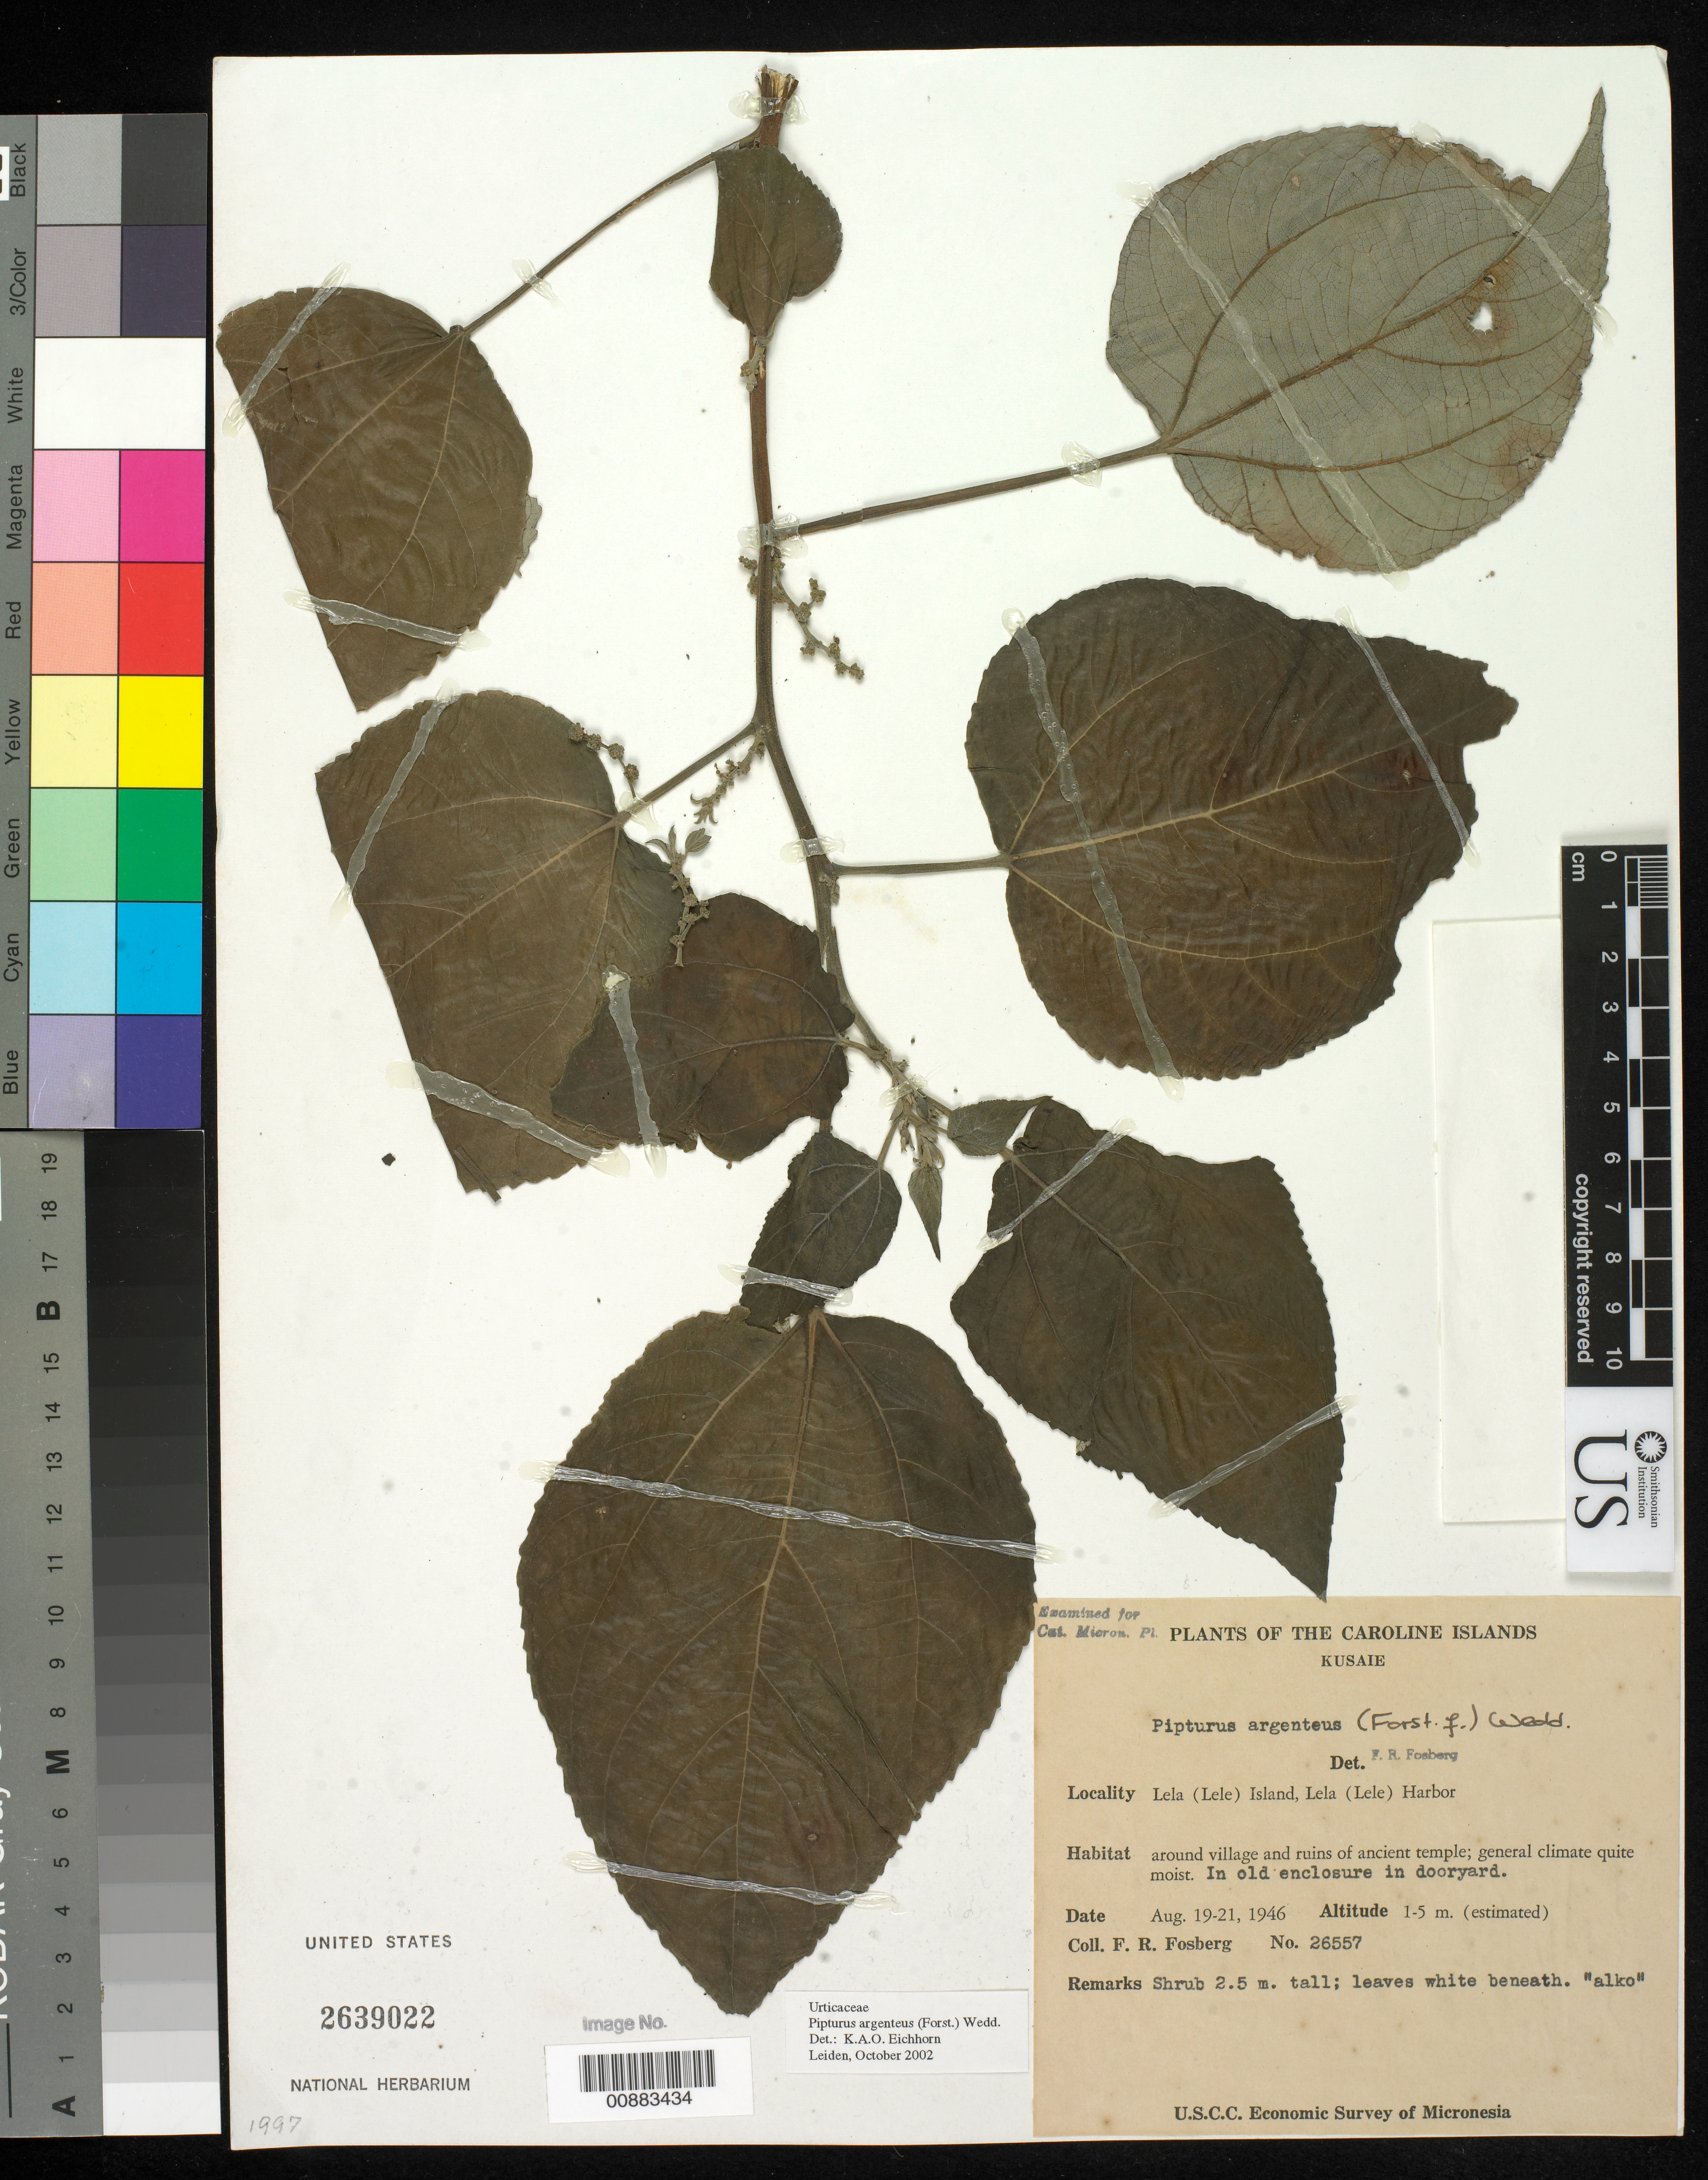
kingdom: Plantae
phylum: Tracheophyta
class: Magnoliopsida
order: Rosales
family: Urticaceae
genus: Pipturus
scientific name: Pipturus argenteus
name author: (G. Forst.) Wedd.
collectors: F. R. Fosberg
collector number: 26557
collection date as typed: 19 Aug 1946 to 21 Aug 1946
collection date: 1946-08-19/1946-08-21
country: Micronesia, Federated States of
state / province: Pohnpei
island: Pohnpei [Ponape]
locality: Lela Islet and harbor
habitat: around village and ruins of ancient temple, general climate quite moist. In old enclosure in dooryard.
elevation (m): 1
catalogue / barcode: US 2639022